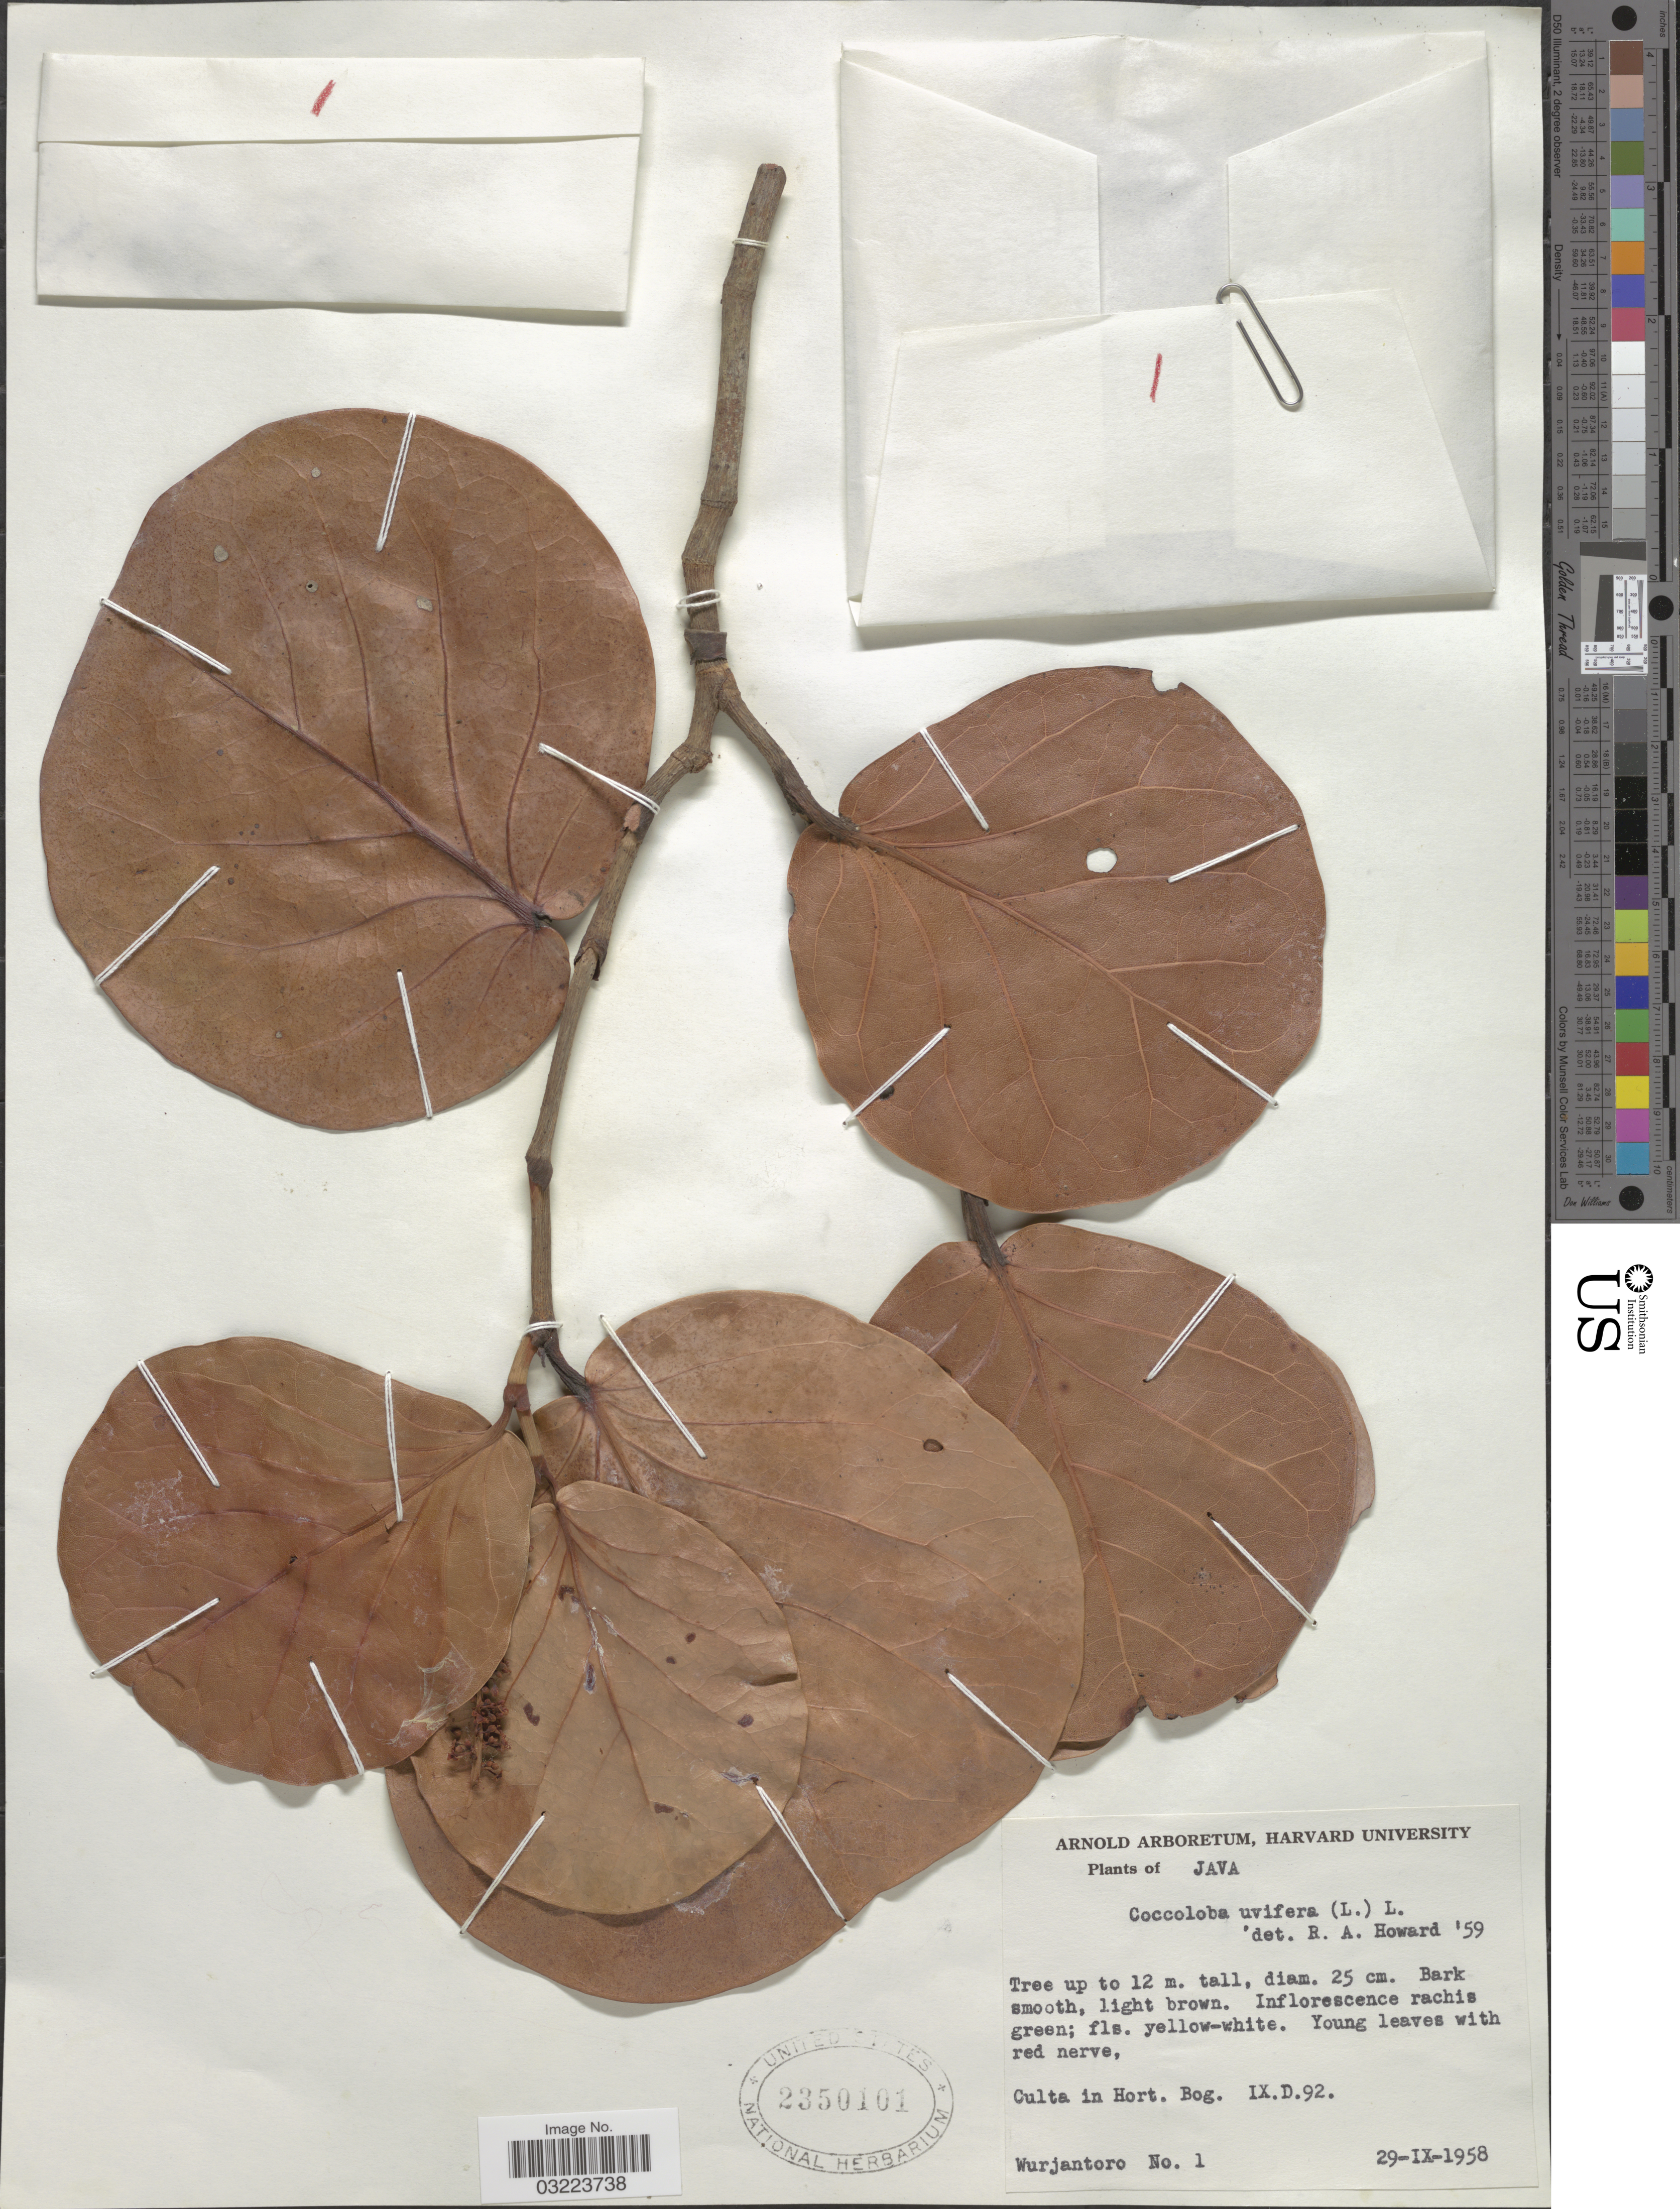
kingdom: Plantae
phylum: Tracheophyta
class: Magnoliopsida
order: Caryophyllales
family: Polygonaceae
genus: Coccoloba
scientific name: Coccoloba uvifera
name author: L.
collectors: Wurjantoro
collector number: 1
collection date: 1958-09-29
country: Indonesia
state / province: Java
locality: In Hort. bog. IX.D.92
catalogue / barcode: US 2350101